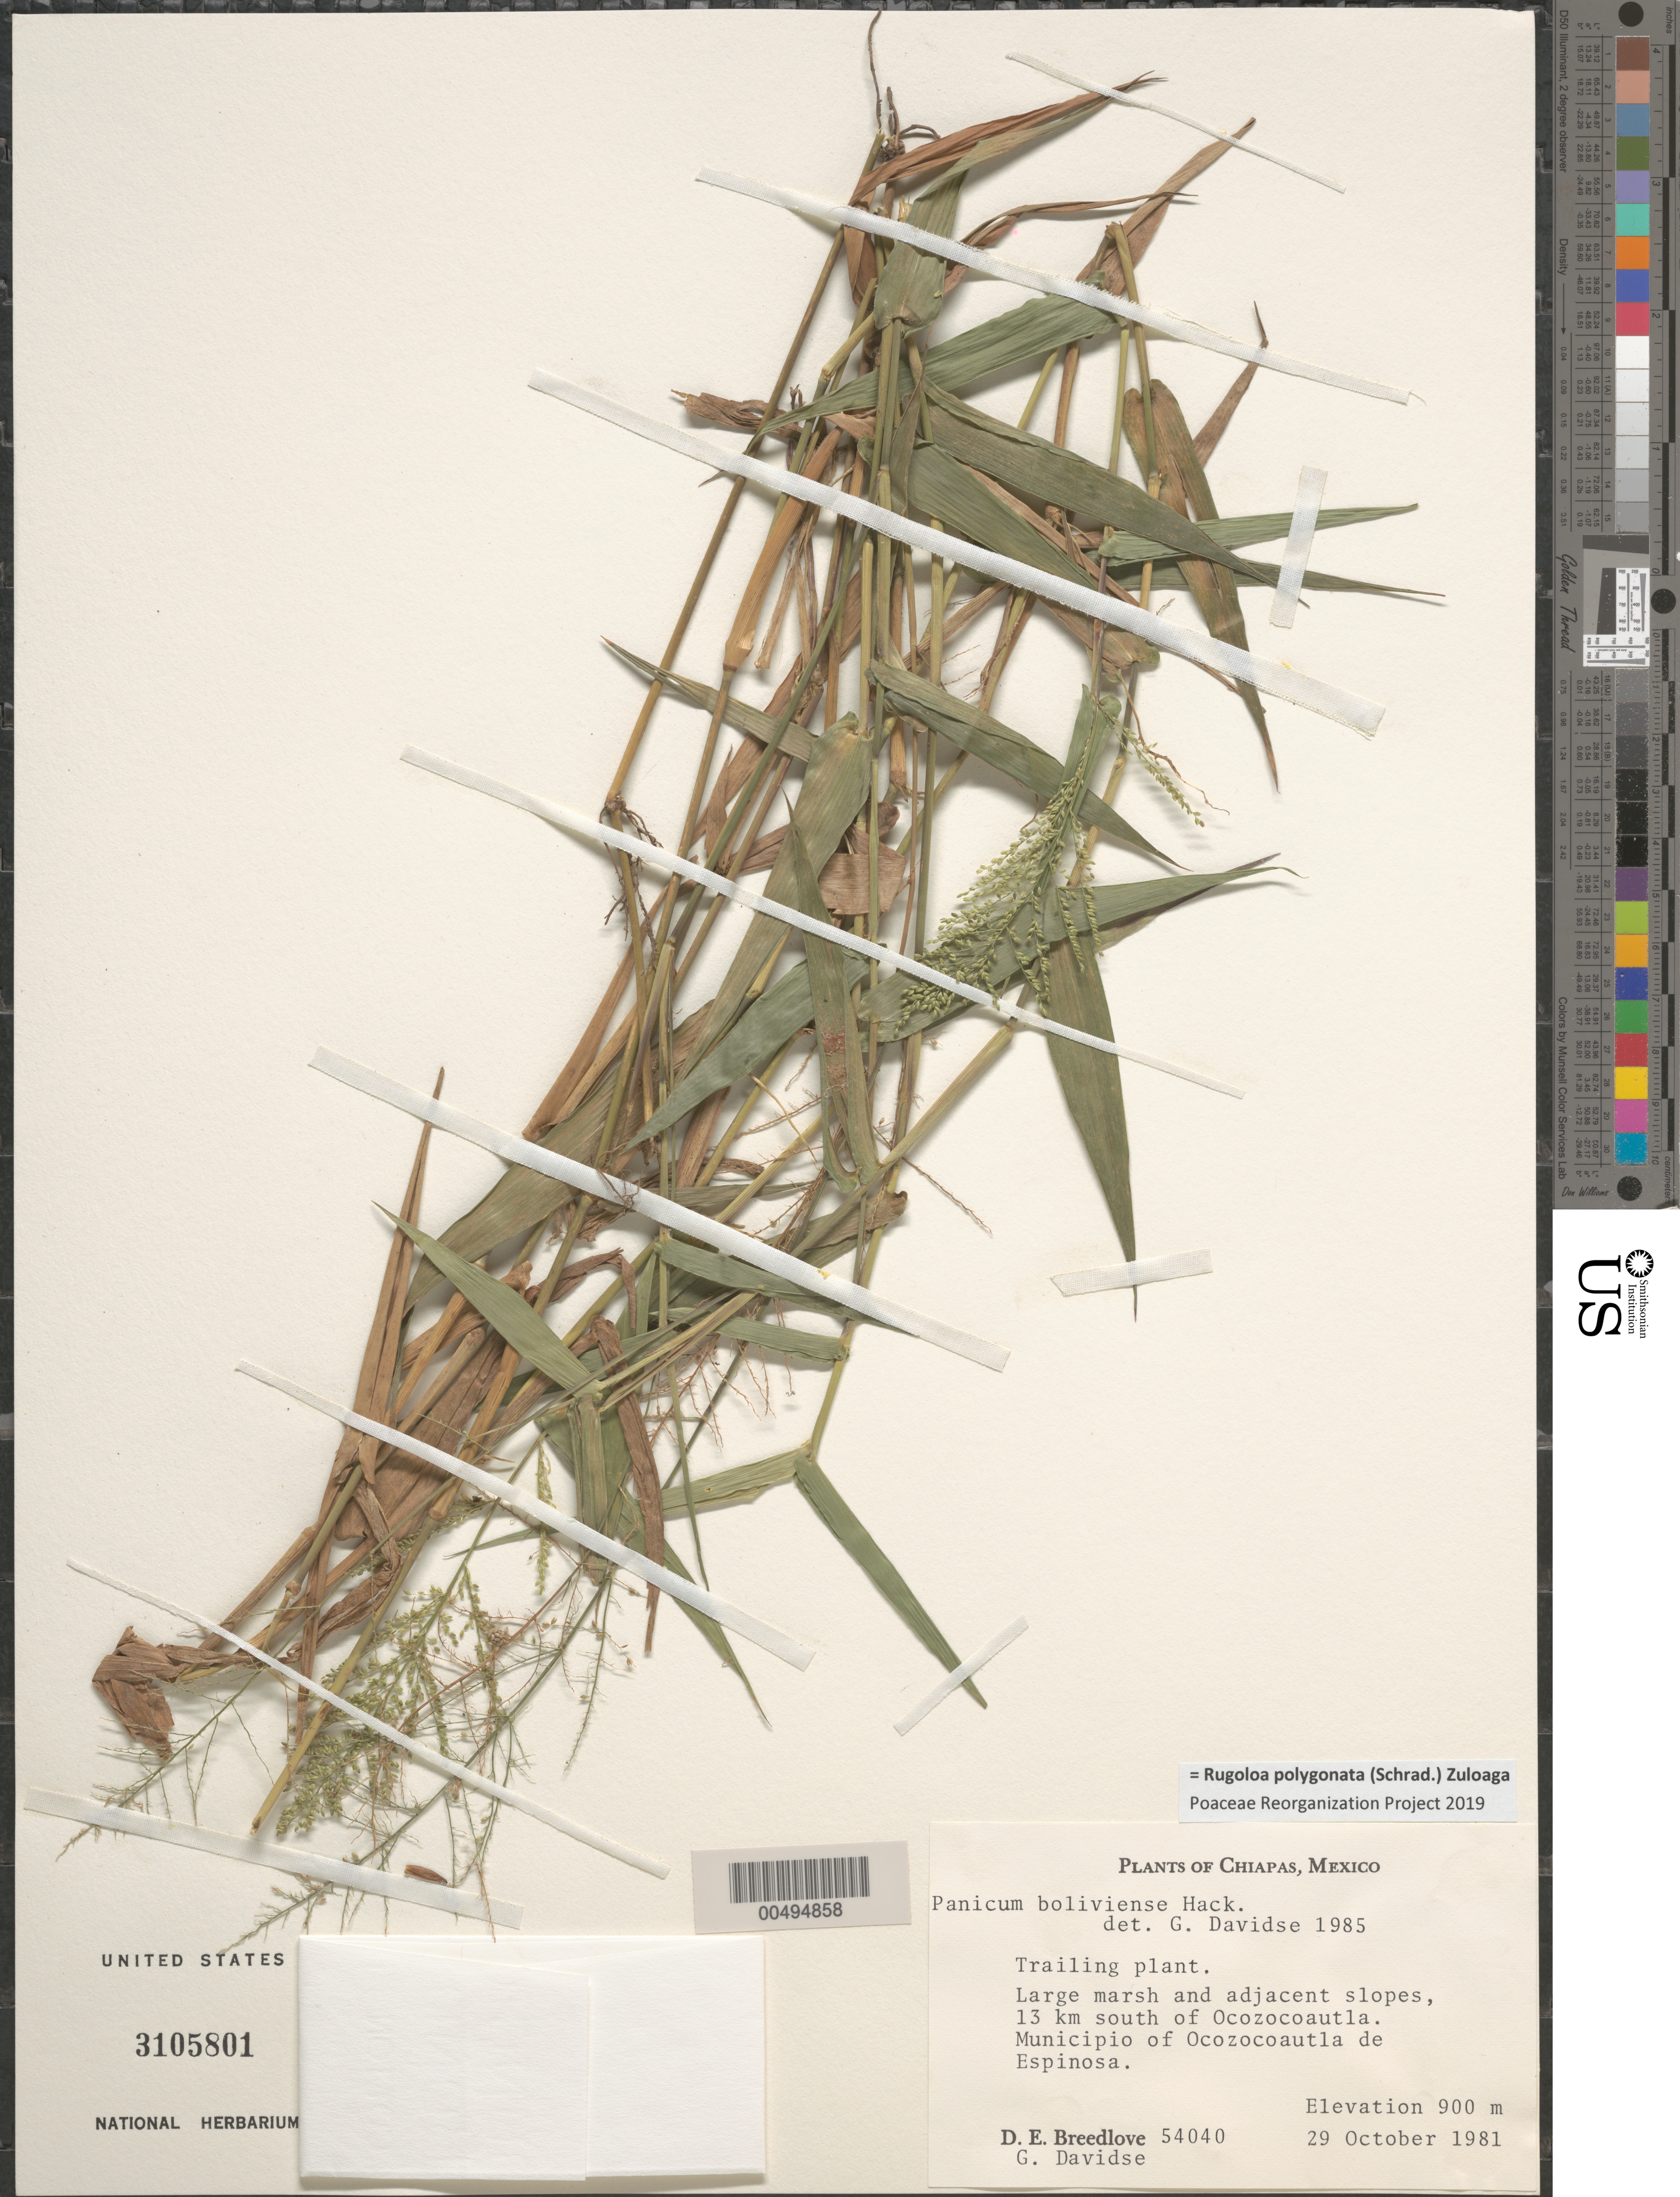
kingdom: Plantae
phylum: Tracheophyta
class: Liliopsida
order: Poales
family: Poaceae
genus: Panicum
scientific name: Panicum boliviense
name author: Hack.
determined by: Davidse, Gerrit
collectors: D. E. Breedlove & G. Davidse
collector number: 54040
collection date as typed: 29 Sep 1981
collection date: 1981-09-29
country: Mexico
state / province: Chiapas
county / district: Ocozocoautla de Espinosa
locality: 13 km S of Ocozocoautla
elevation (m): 900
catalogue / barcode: US 3105801